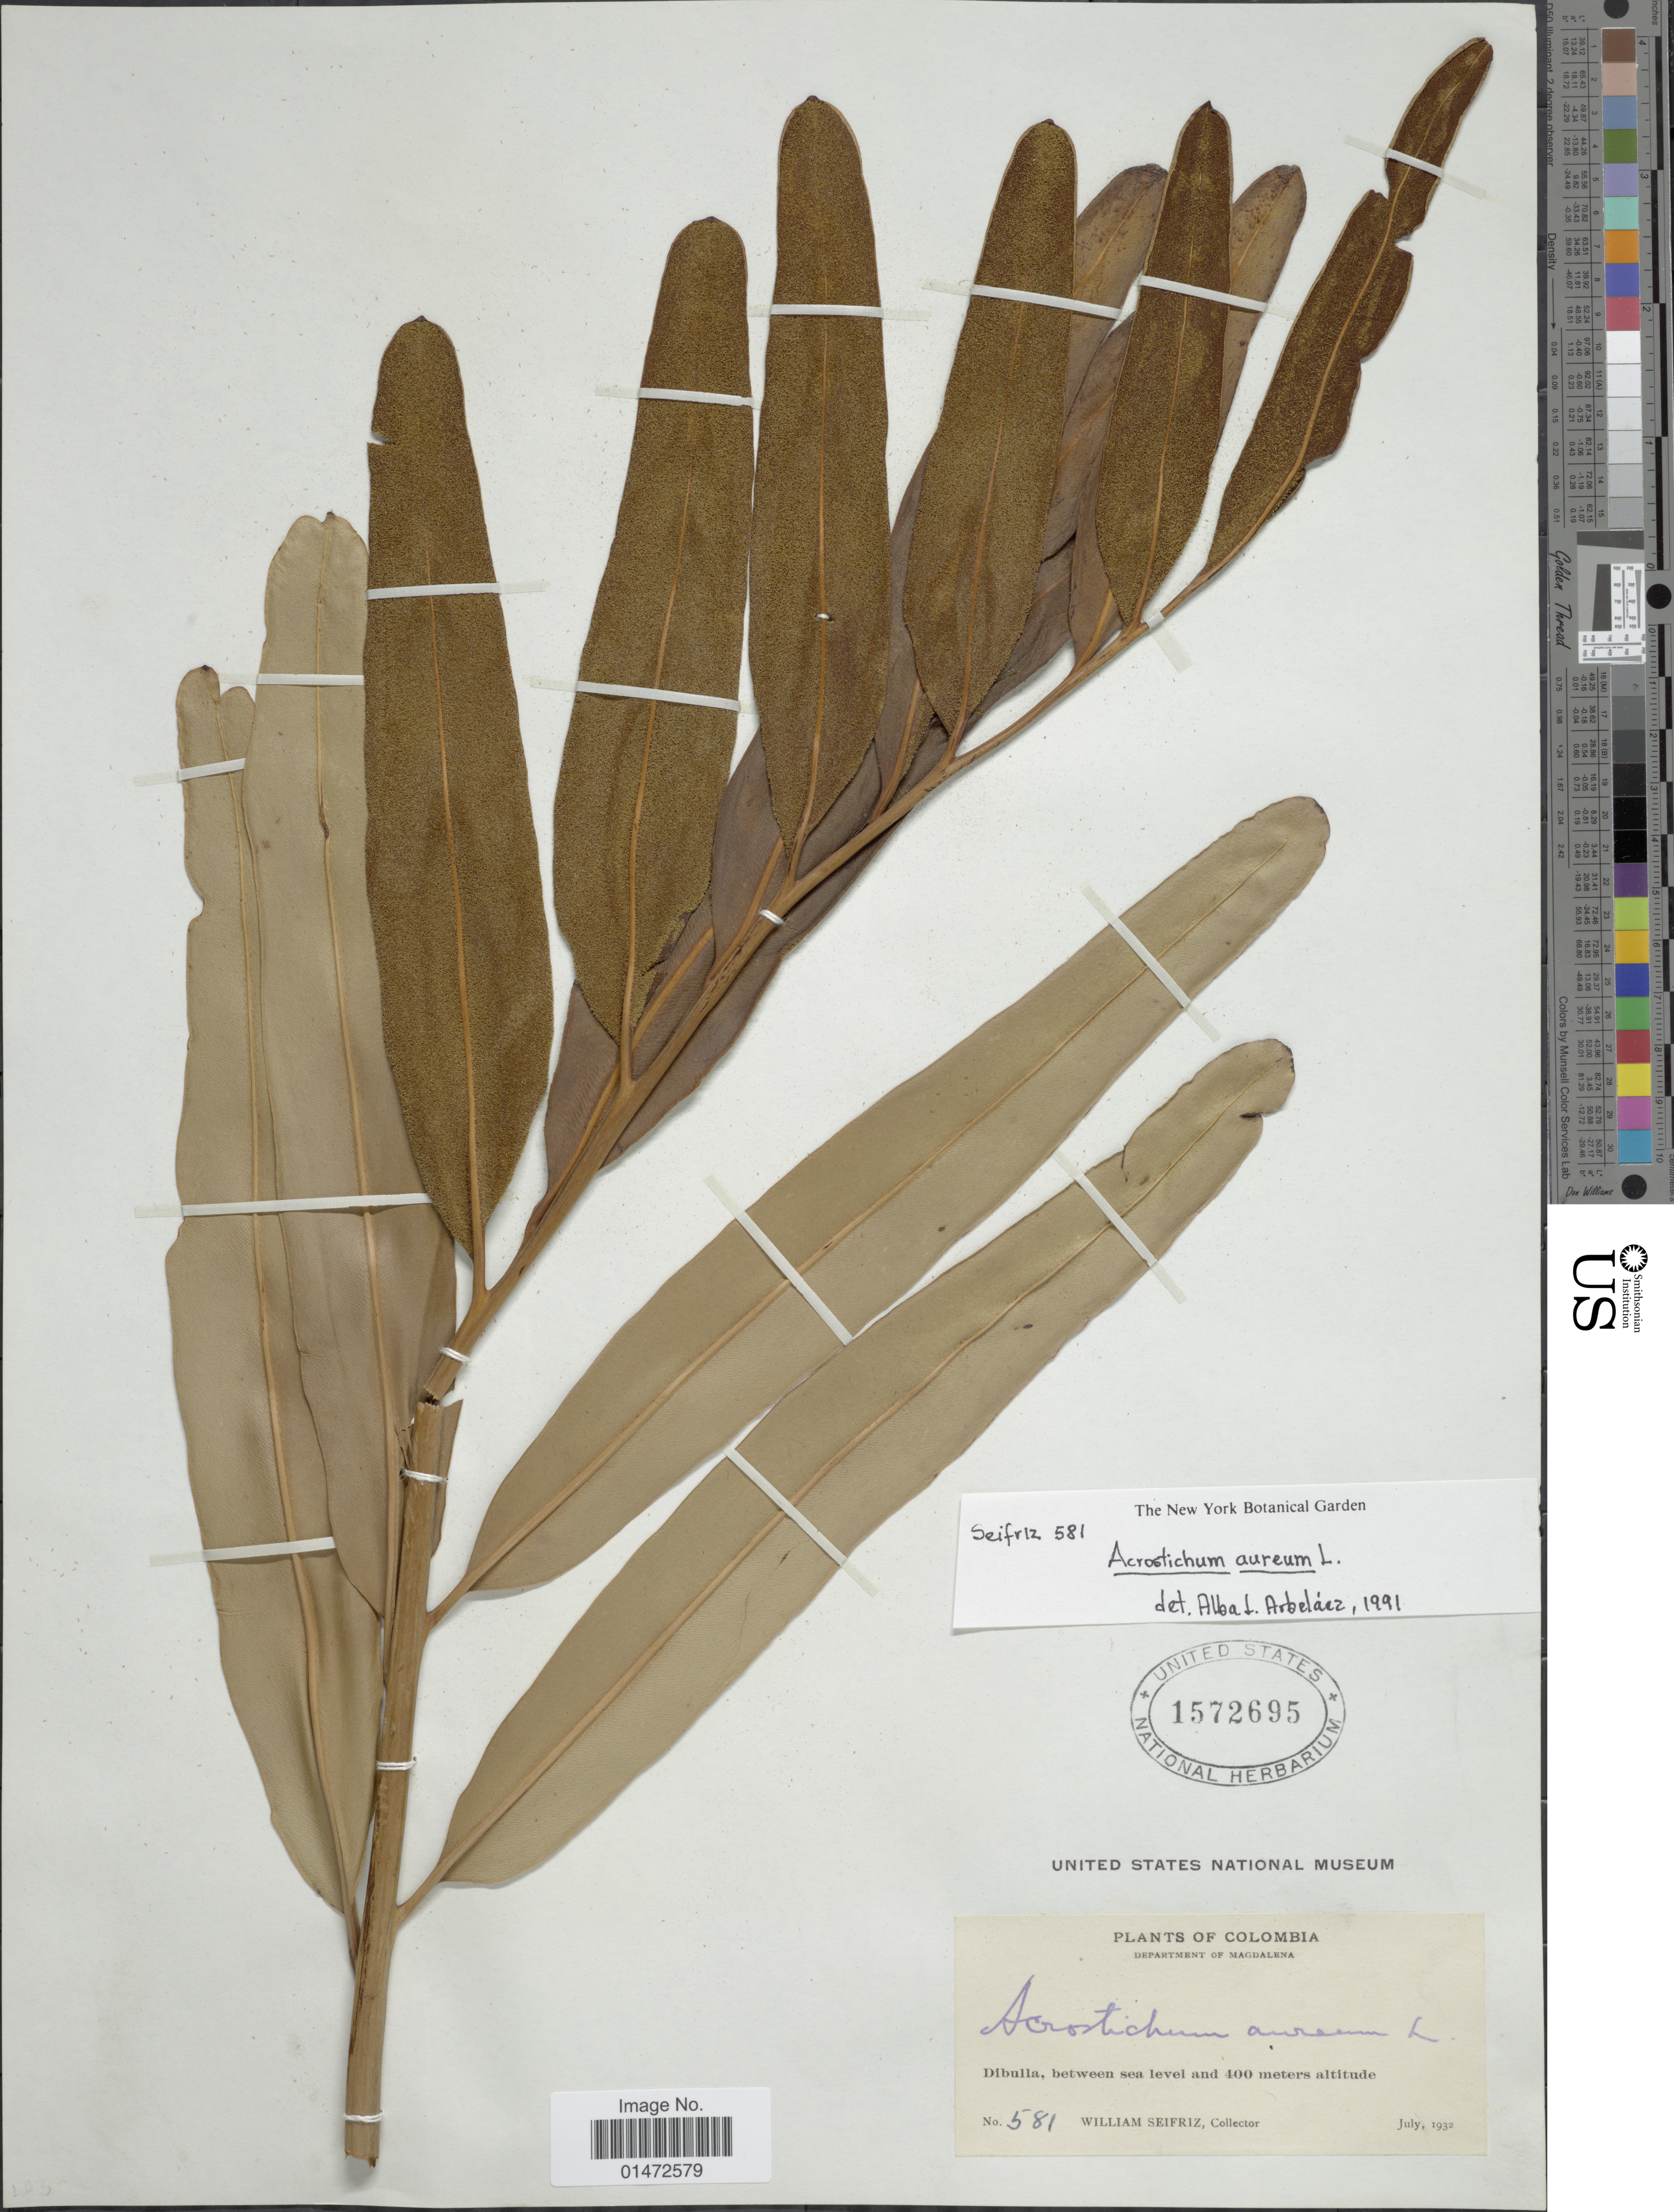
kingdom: Plantae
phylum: Tracheophyta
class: Polypodiopsida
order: Polypodiales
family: Pteridaceae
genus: Acrostichum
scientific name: Acrostichum aureum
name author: L.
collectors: W. Seifriz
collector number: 581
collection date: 1932-07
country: Colombia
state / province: Magdalena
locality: Dibulla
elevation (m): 400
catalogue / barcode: US 1572695